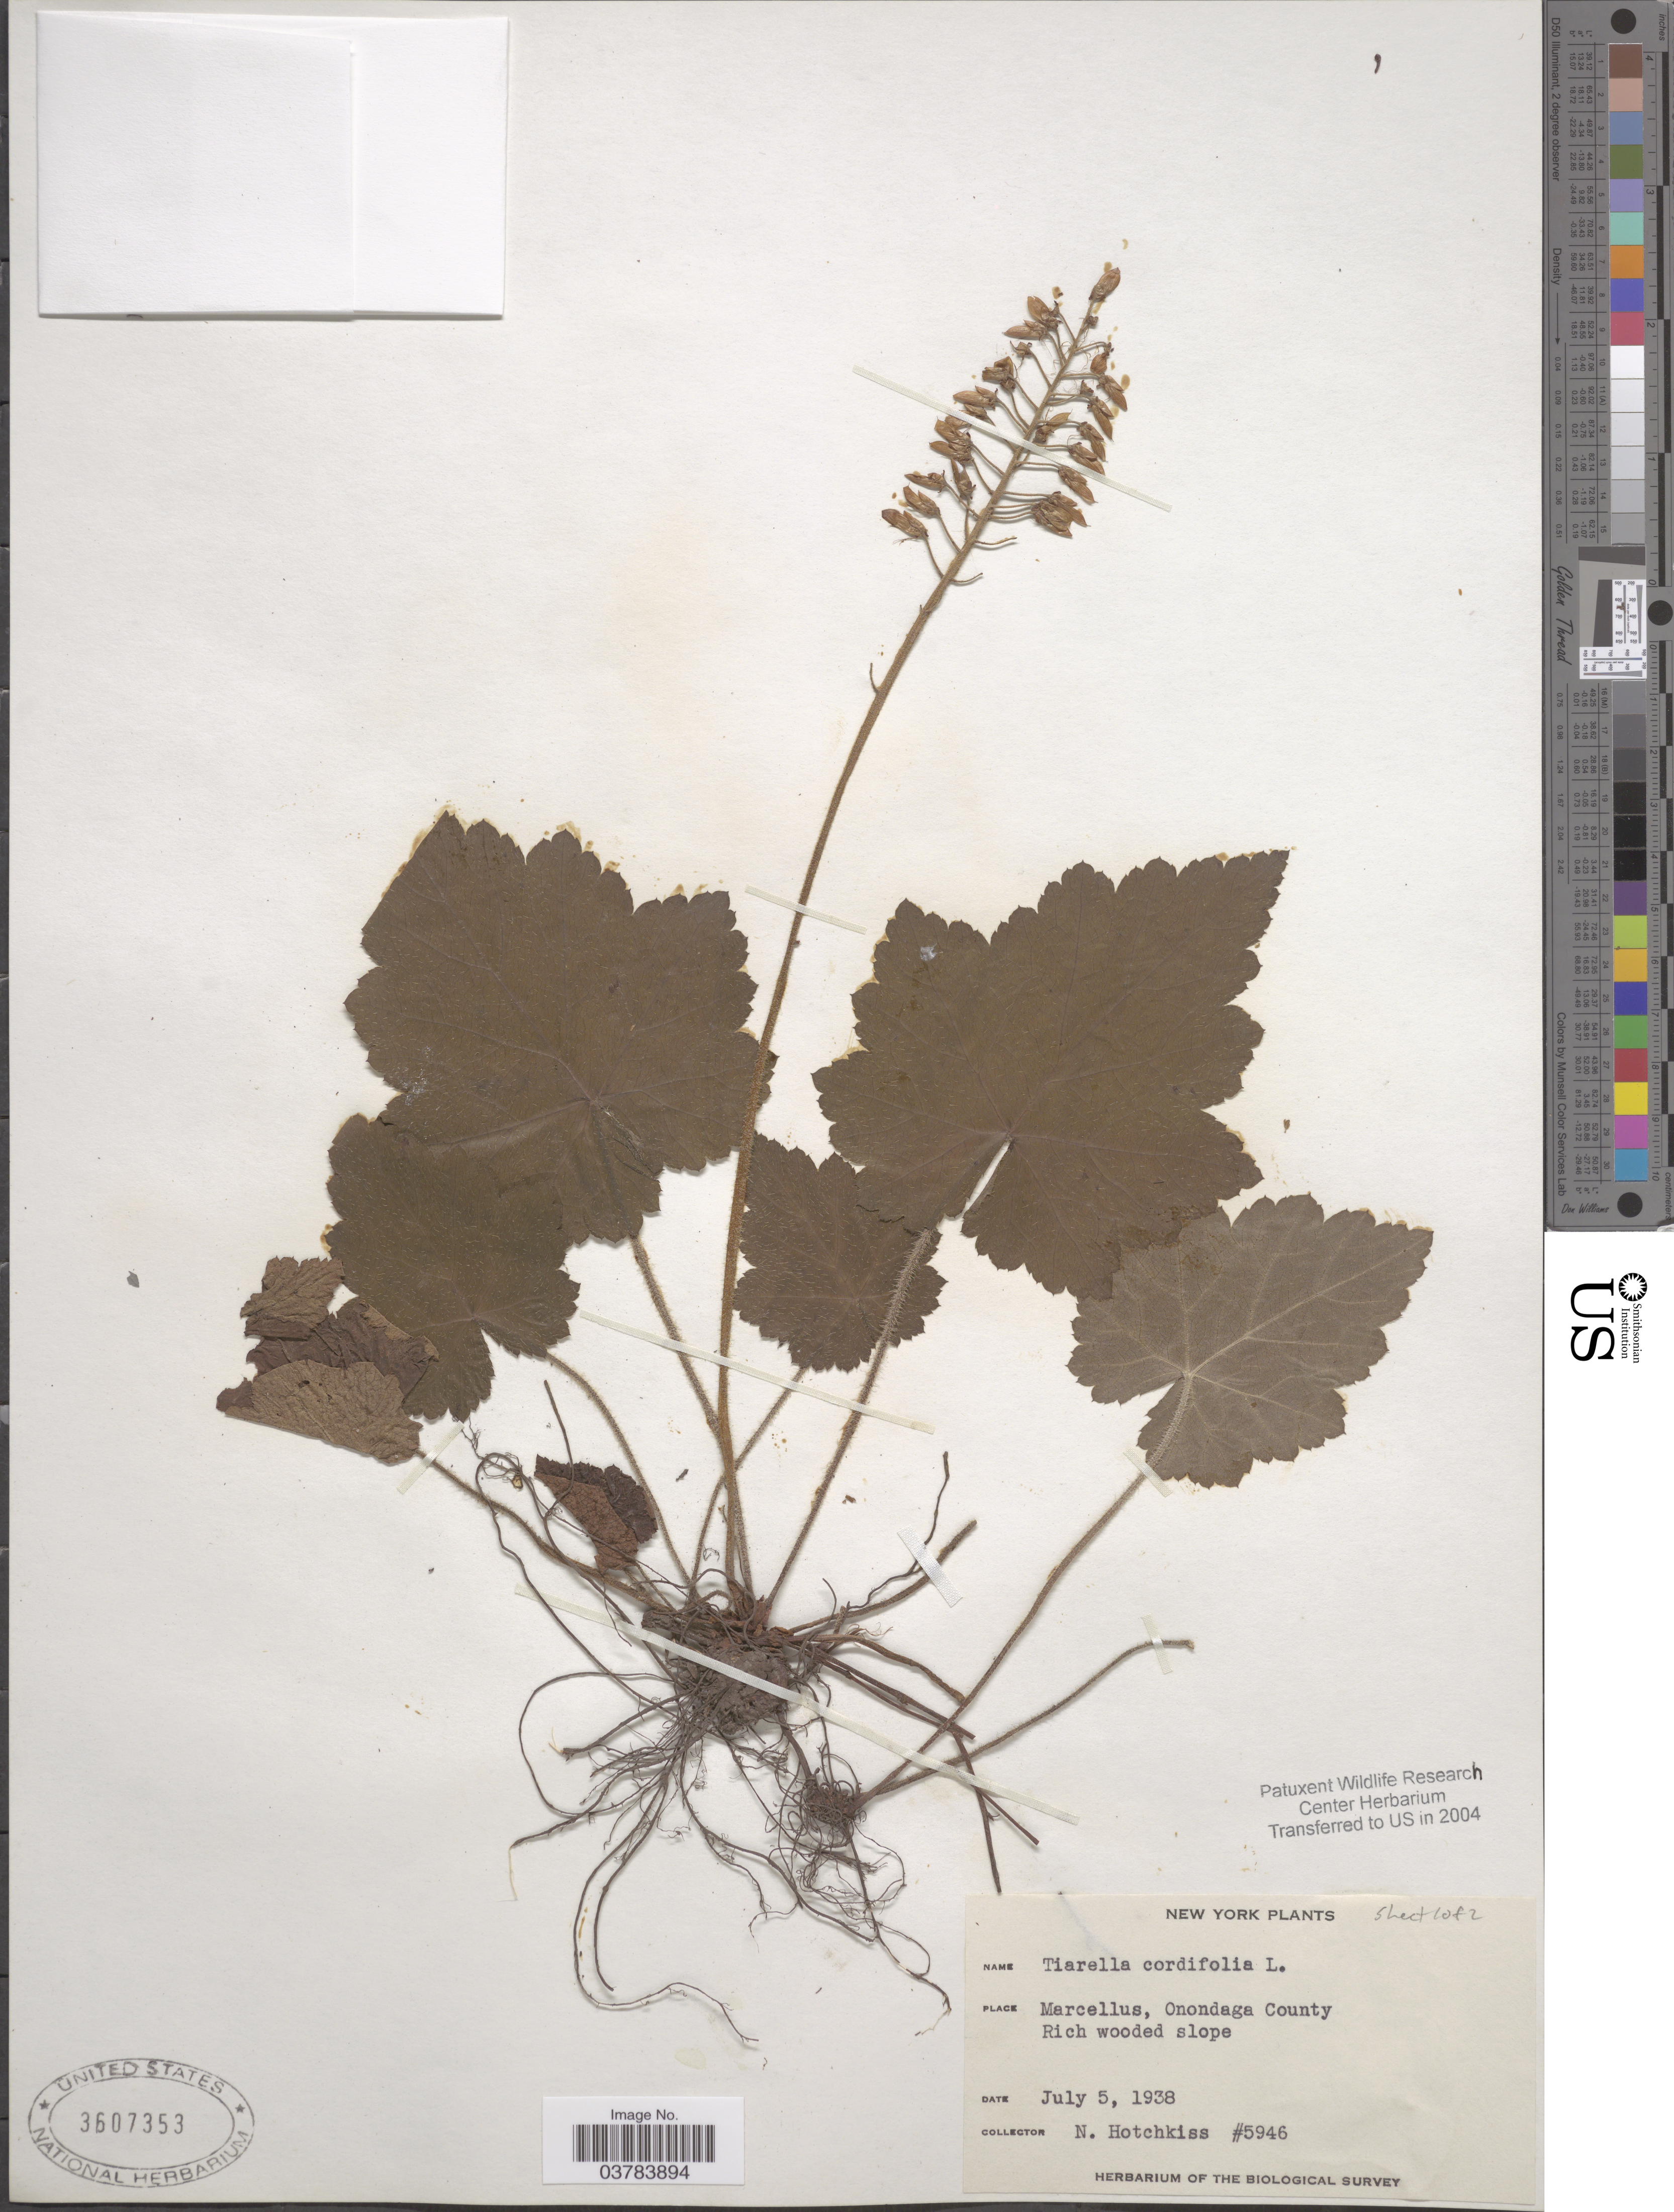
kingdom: Plantae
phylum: Tracheophyta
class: Magnoliopsida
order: Saxifragales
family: Saxifragaceae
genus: Tiarella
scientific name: Tiarella cordifolia var. typica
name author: Lakela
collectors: N. Hotchkiss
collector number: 5946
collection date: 1938-07-05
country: United States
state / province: New York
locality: Marcellus, Onondaga County. Rich wooded slope. The Biological Survey.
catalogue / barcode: US 3607353